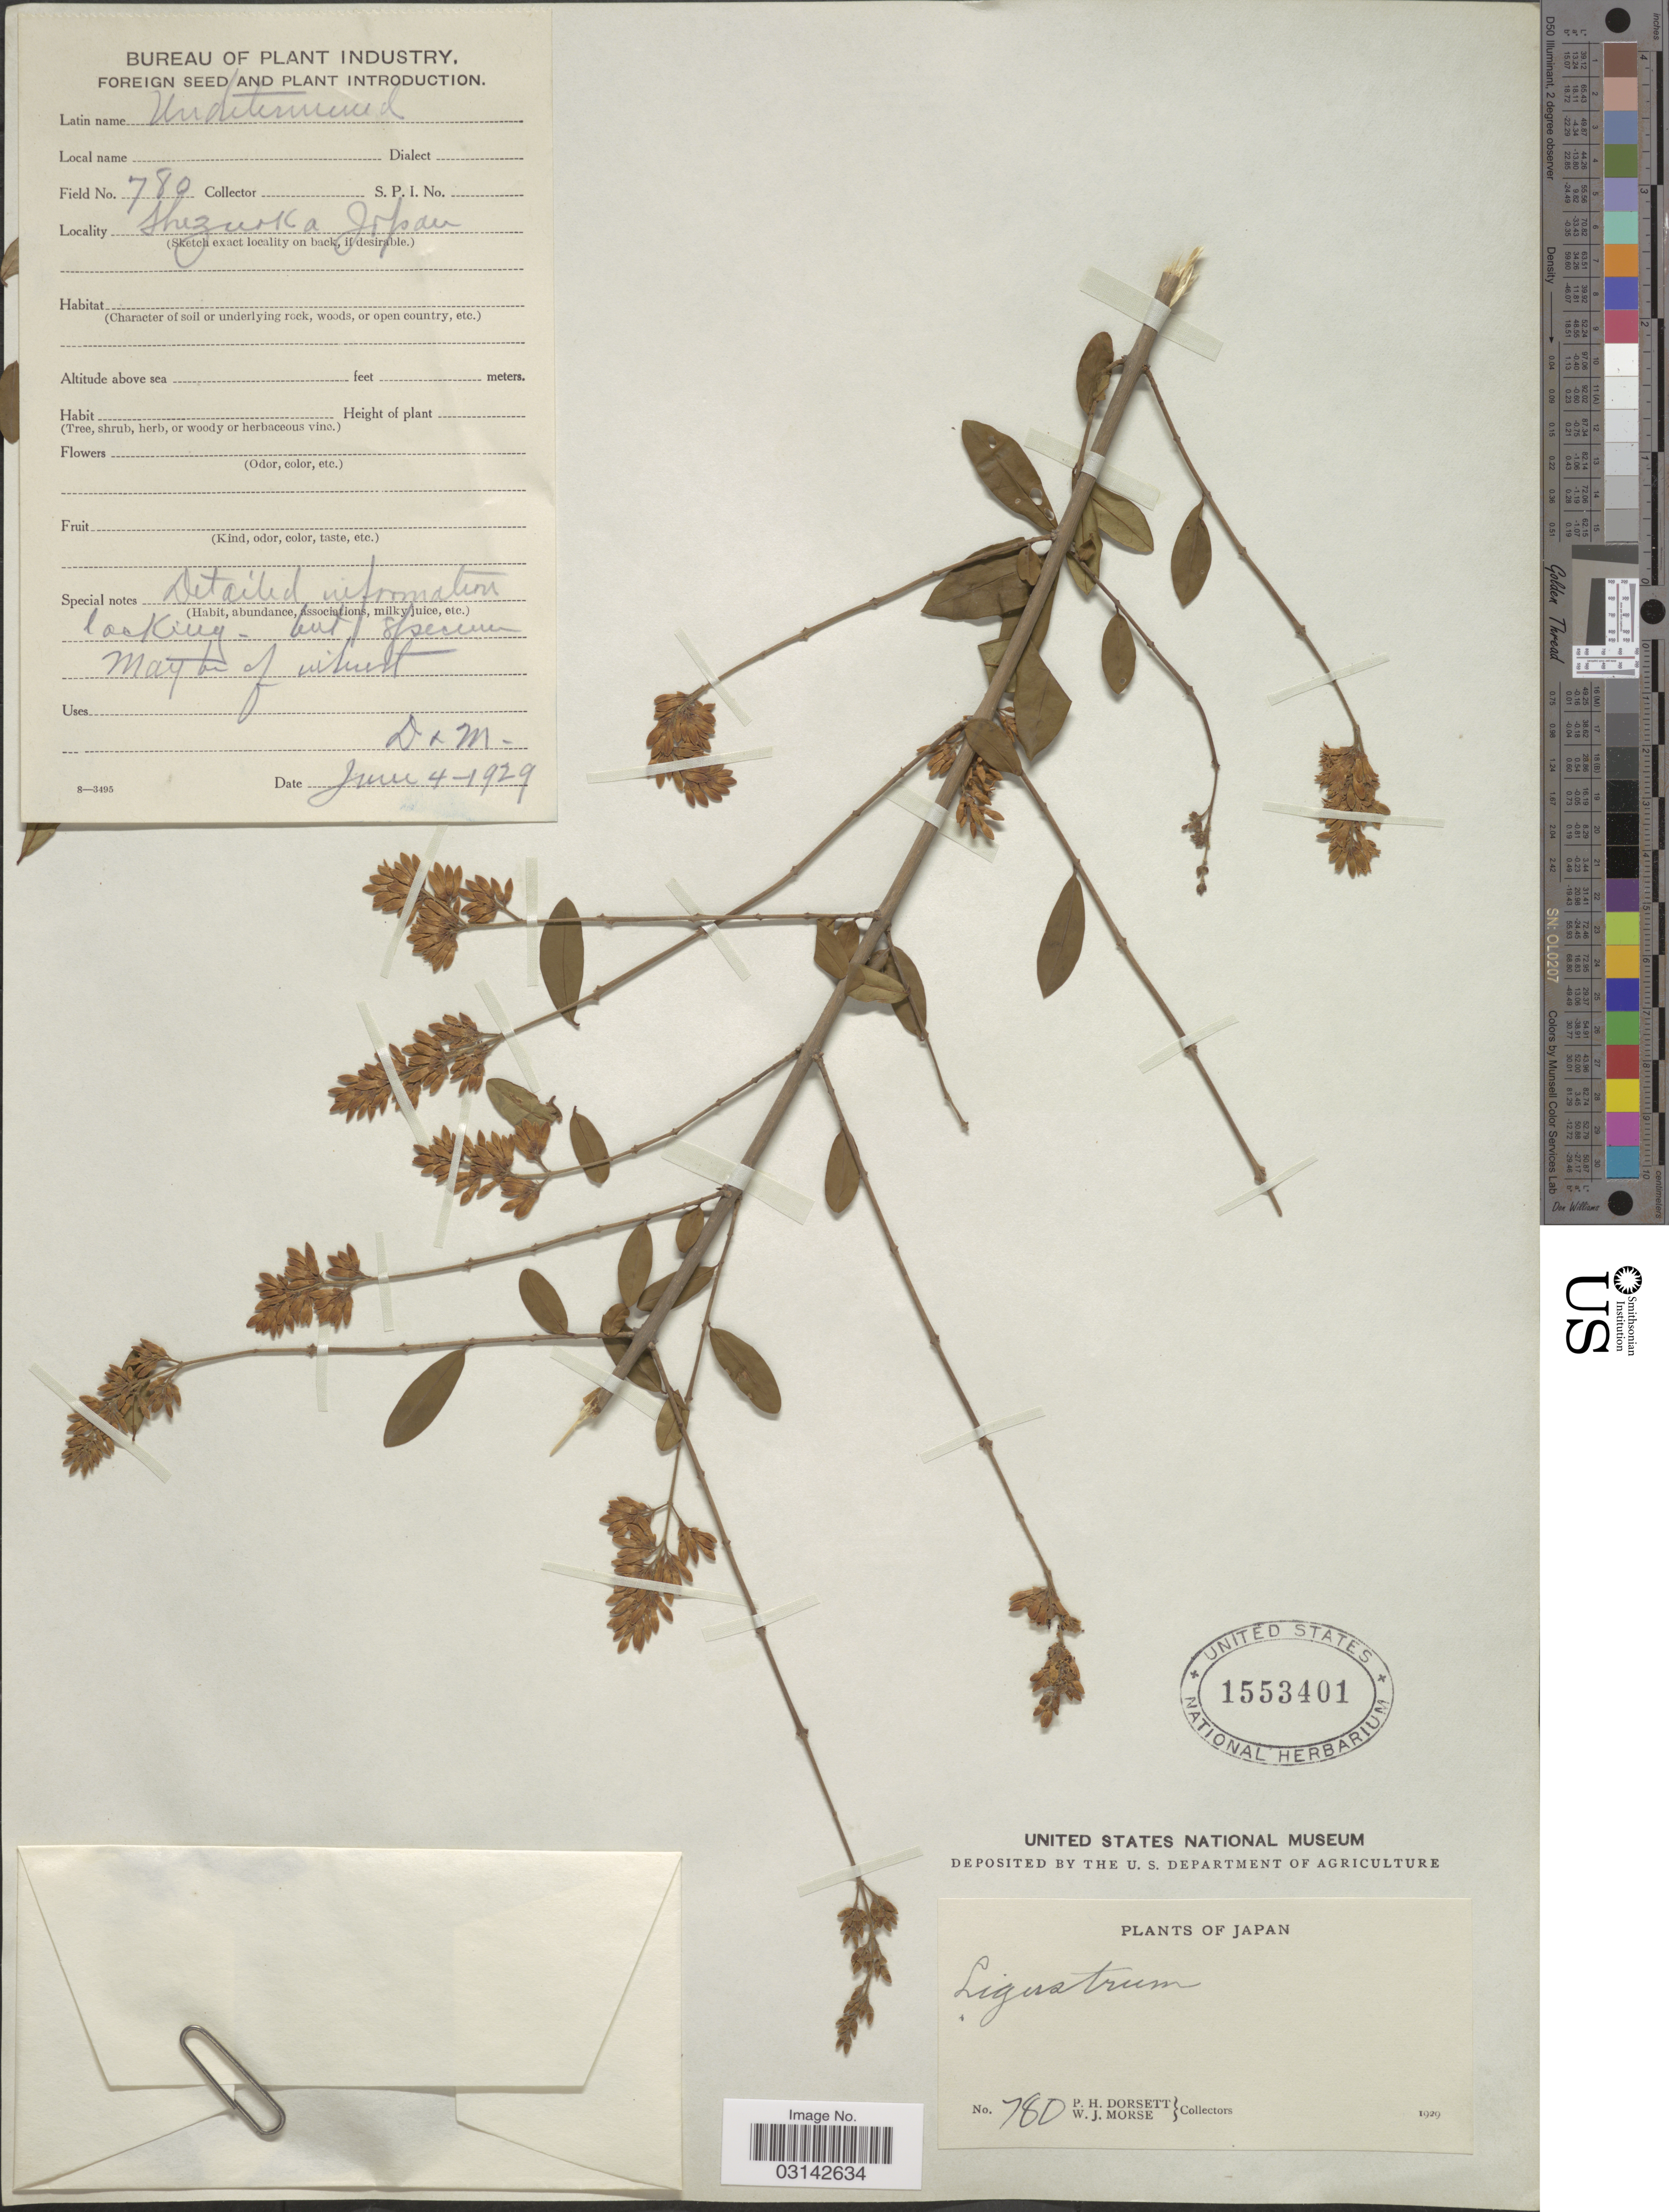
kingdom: Plantae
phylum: Tracheophyta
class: Magnoliopsida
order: Lamiales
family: Oleaceae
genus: Ligustrum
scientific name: Ligustrum sp.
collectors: P. H. Dorsett & W. J. Morse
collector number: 780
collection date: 1929-06-04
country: Japan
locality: Shizuoka.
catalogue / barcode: US 1553401